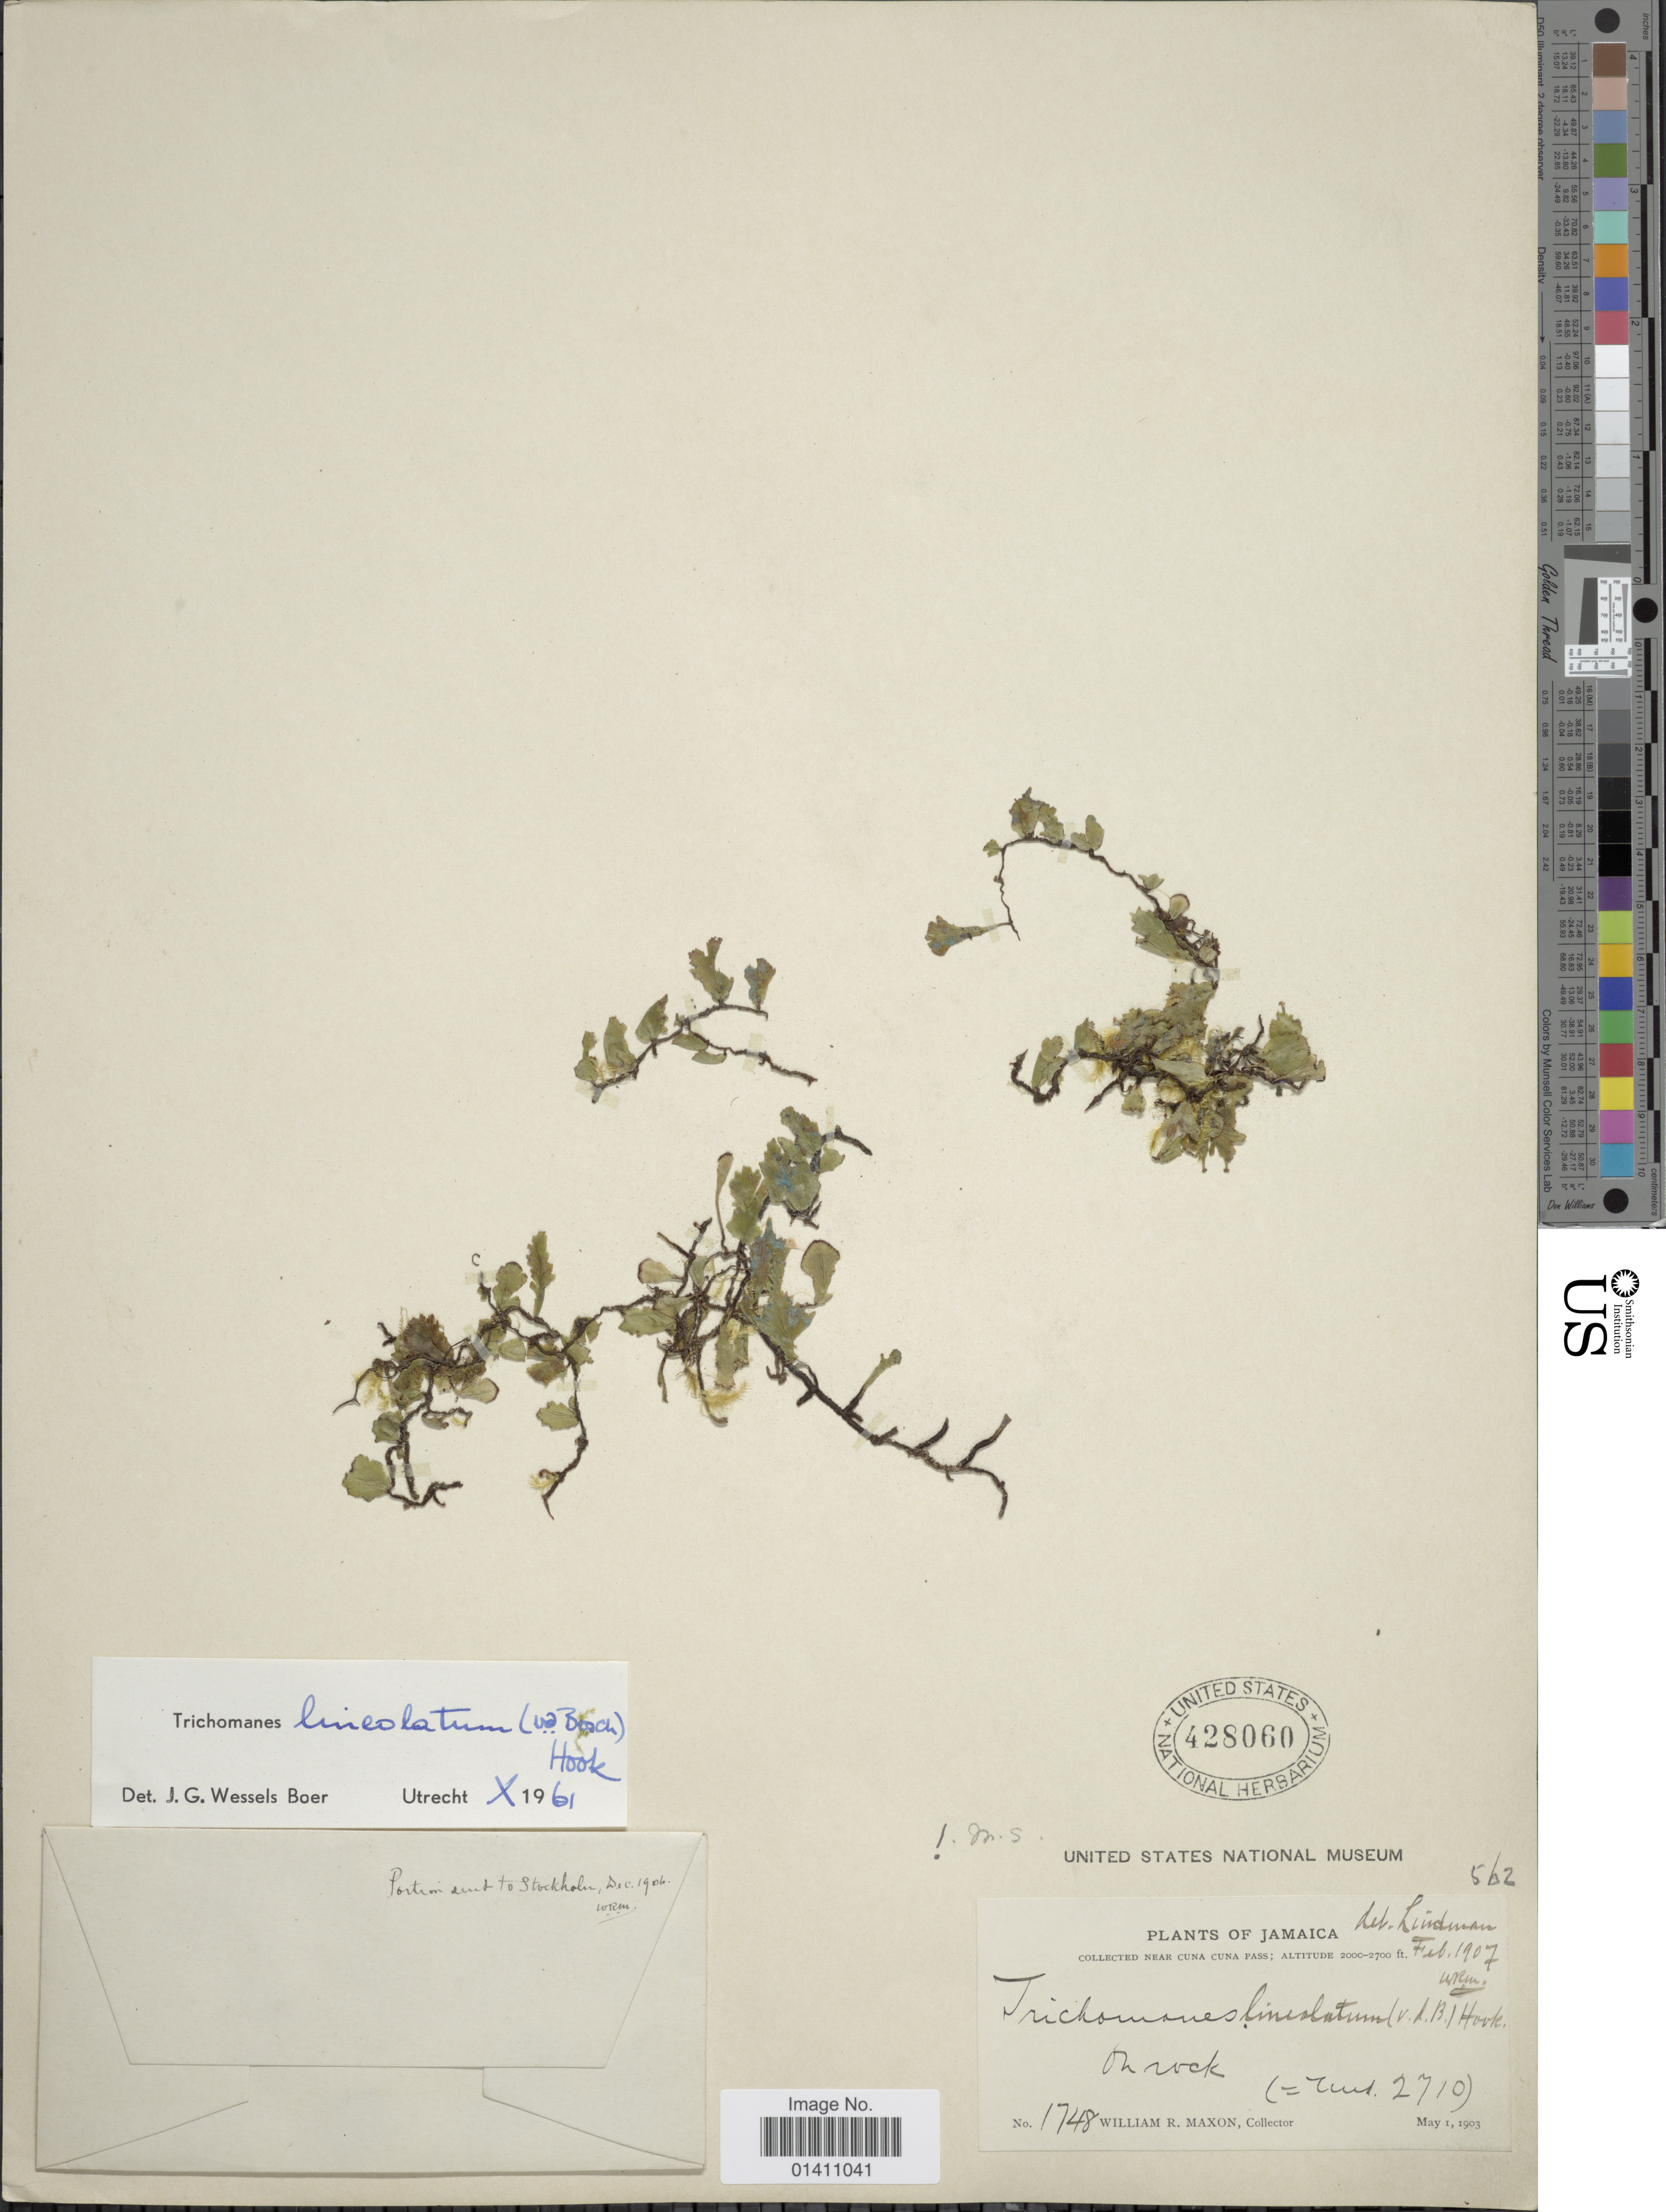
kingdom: Plantae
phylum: Tracheophyta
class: Polypodiopsida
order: Hymenophyllales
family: Hymenophyllaceae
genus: Didymoglossum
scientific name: Didymoglossum lineolatum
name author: Bosch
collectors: W. R. Maxon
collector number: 1748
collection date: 1903-05-01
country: Jamaica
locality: Near Cuna Cuna Pass.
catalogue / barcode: US 428060